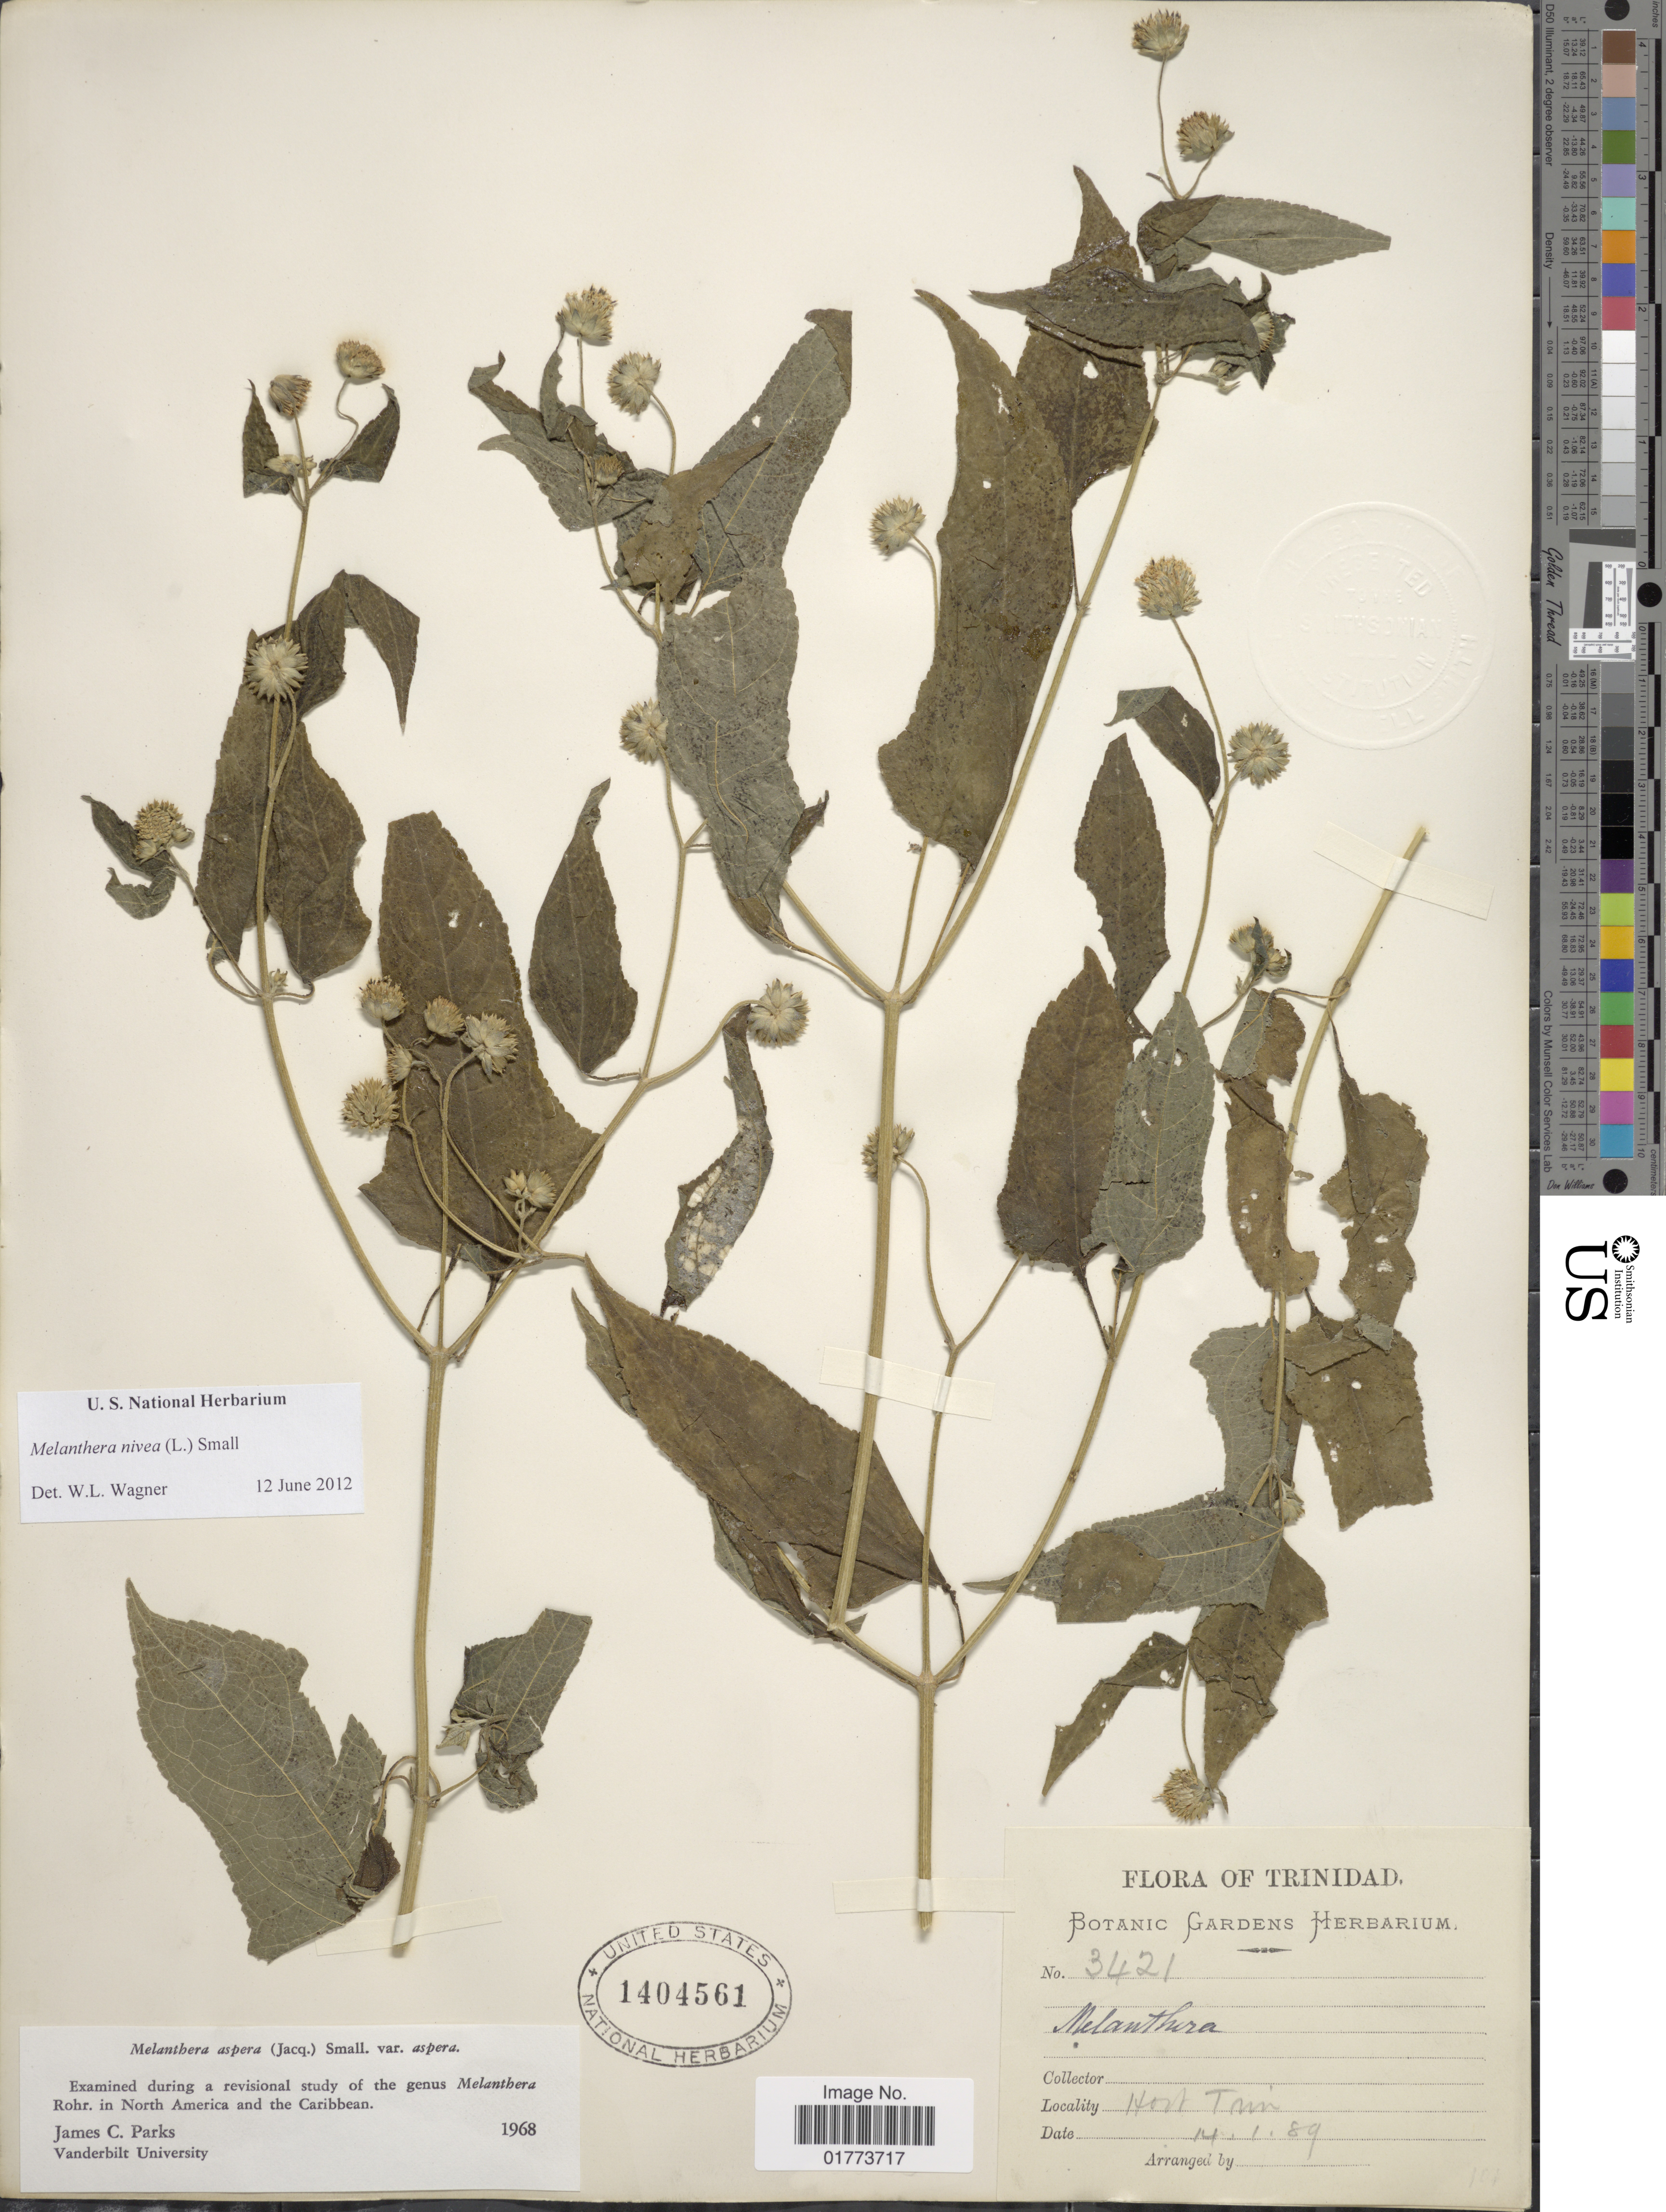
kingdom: Plantae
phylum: Tracheophyta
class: Magnoliopsida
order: Asterales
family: Asteraceae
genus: Melanthera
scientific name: Melanthera nivea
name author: (L.) Small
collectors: Botanic Gardens Herbarium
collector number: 3421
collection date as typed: Transcribed d/m/y: 14/1/89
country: Trinidad and Tobago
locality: Trinidad. Hort Trin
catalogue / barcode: US 1404561